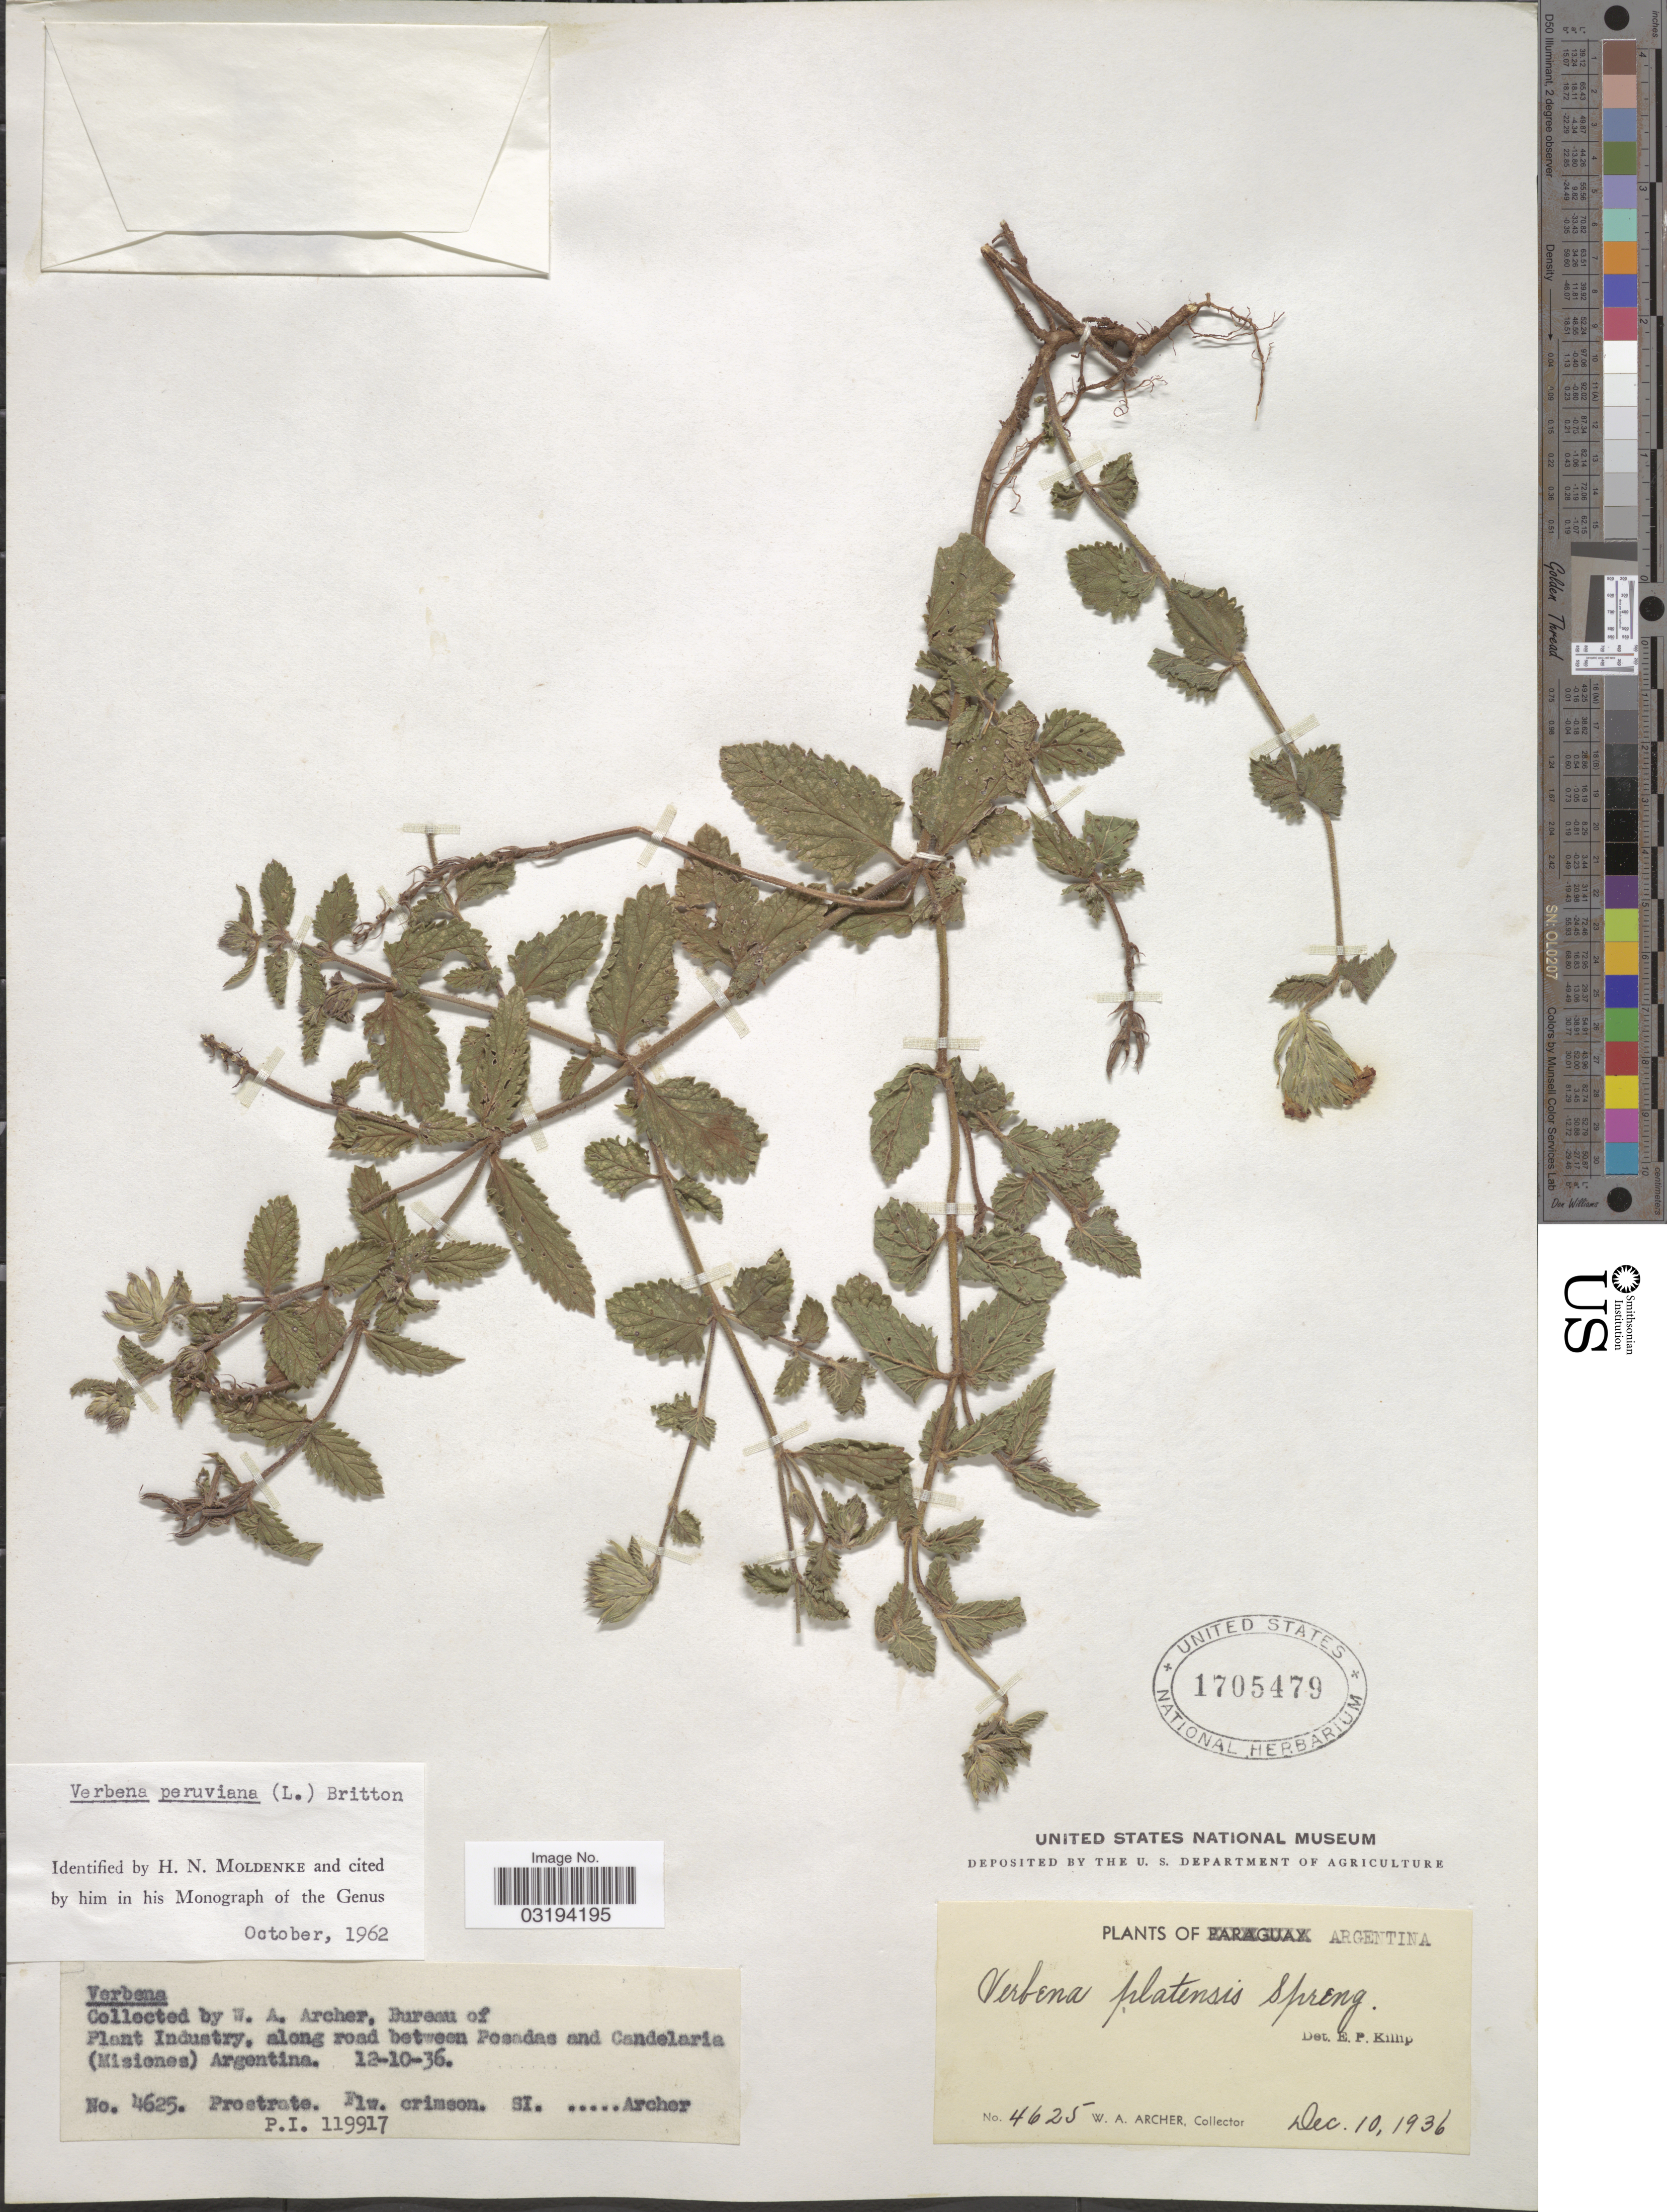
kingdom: Plantae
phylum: Tracheophyta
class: Magnoliopsida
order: Lamiales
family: Verbenaceae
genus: Verbena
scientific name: Verbena peruviana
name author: (L.) Britton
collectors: W. Archer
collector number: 4625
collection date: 1936-12-10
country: Argentina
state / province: Misiones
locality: Along road between Posadas and Candelaria (Misiones).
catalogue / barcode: US 1705479